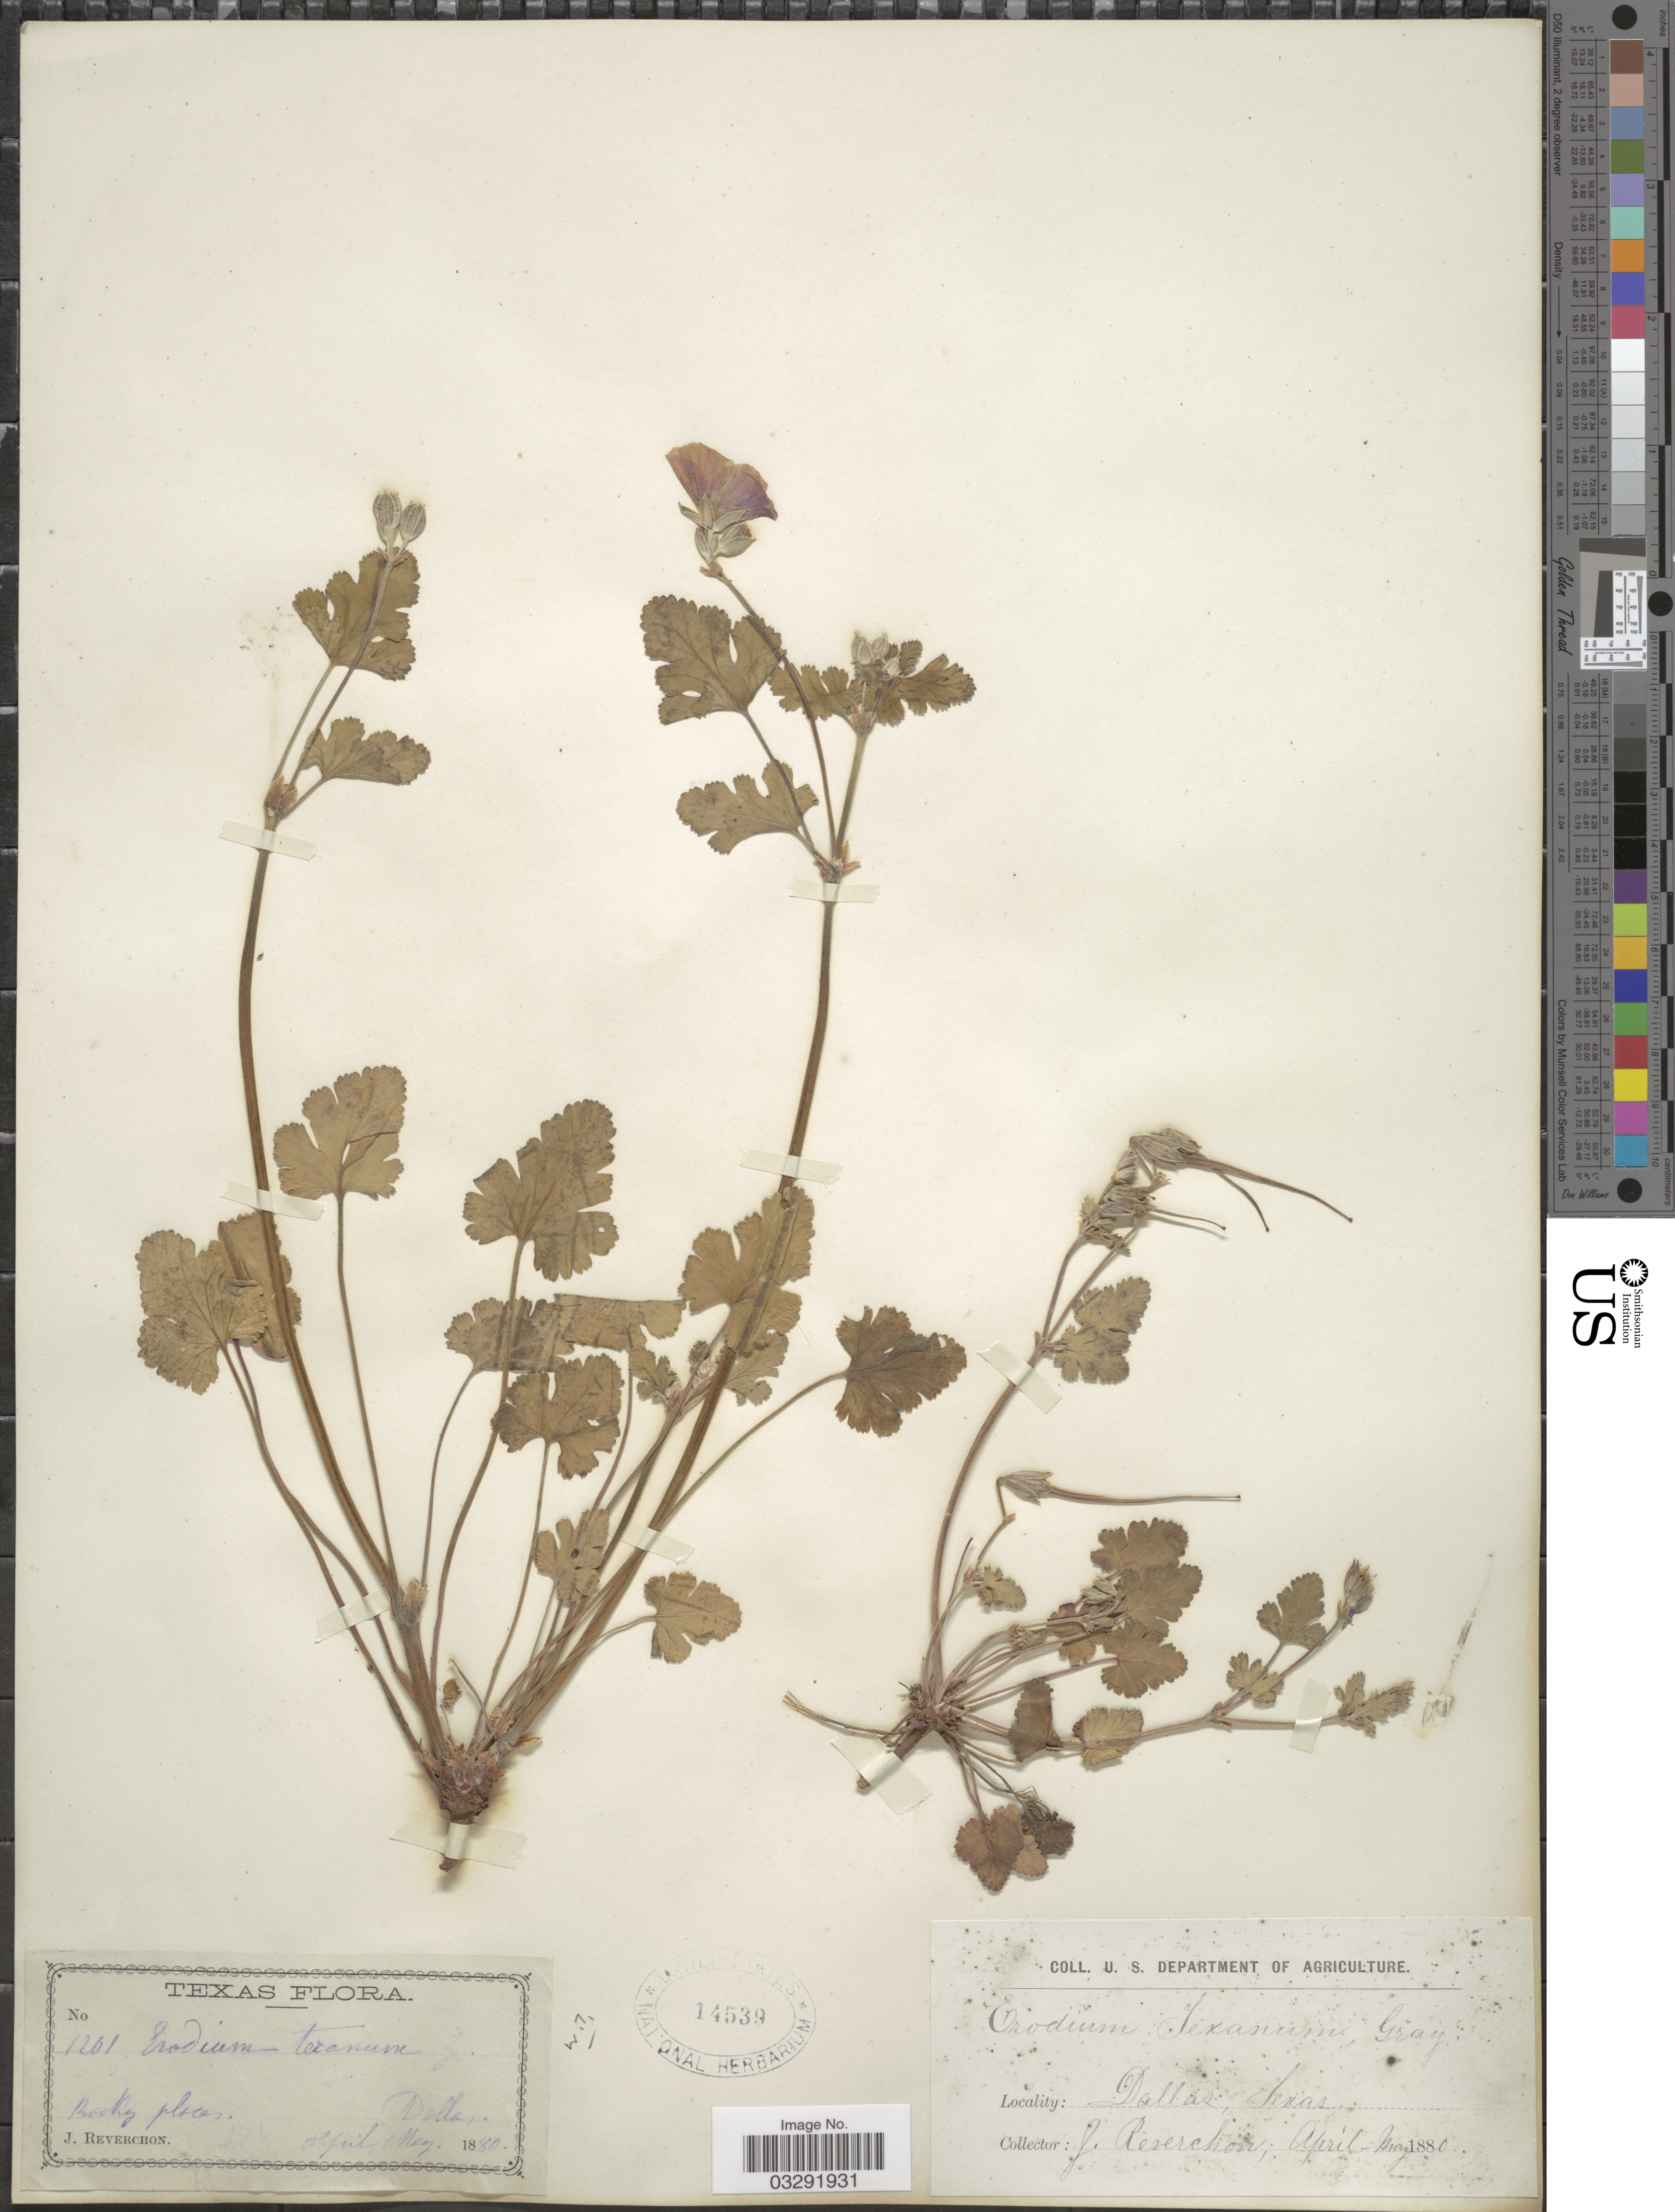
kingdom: Plantae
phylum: Tracheophyta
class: Magnoliopsida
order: Geraniales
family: Geraniaceae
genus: Erodium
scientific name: Erodium texanum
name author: A. Gray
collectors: J. Reverchon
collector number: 1201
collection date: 1880-04/1880-05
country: United States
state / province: Texas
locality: Dallas.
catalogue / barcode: US 14539